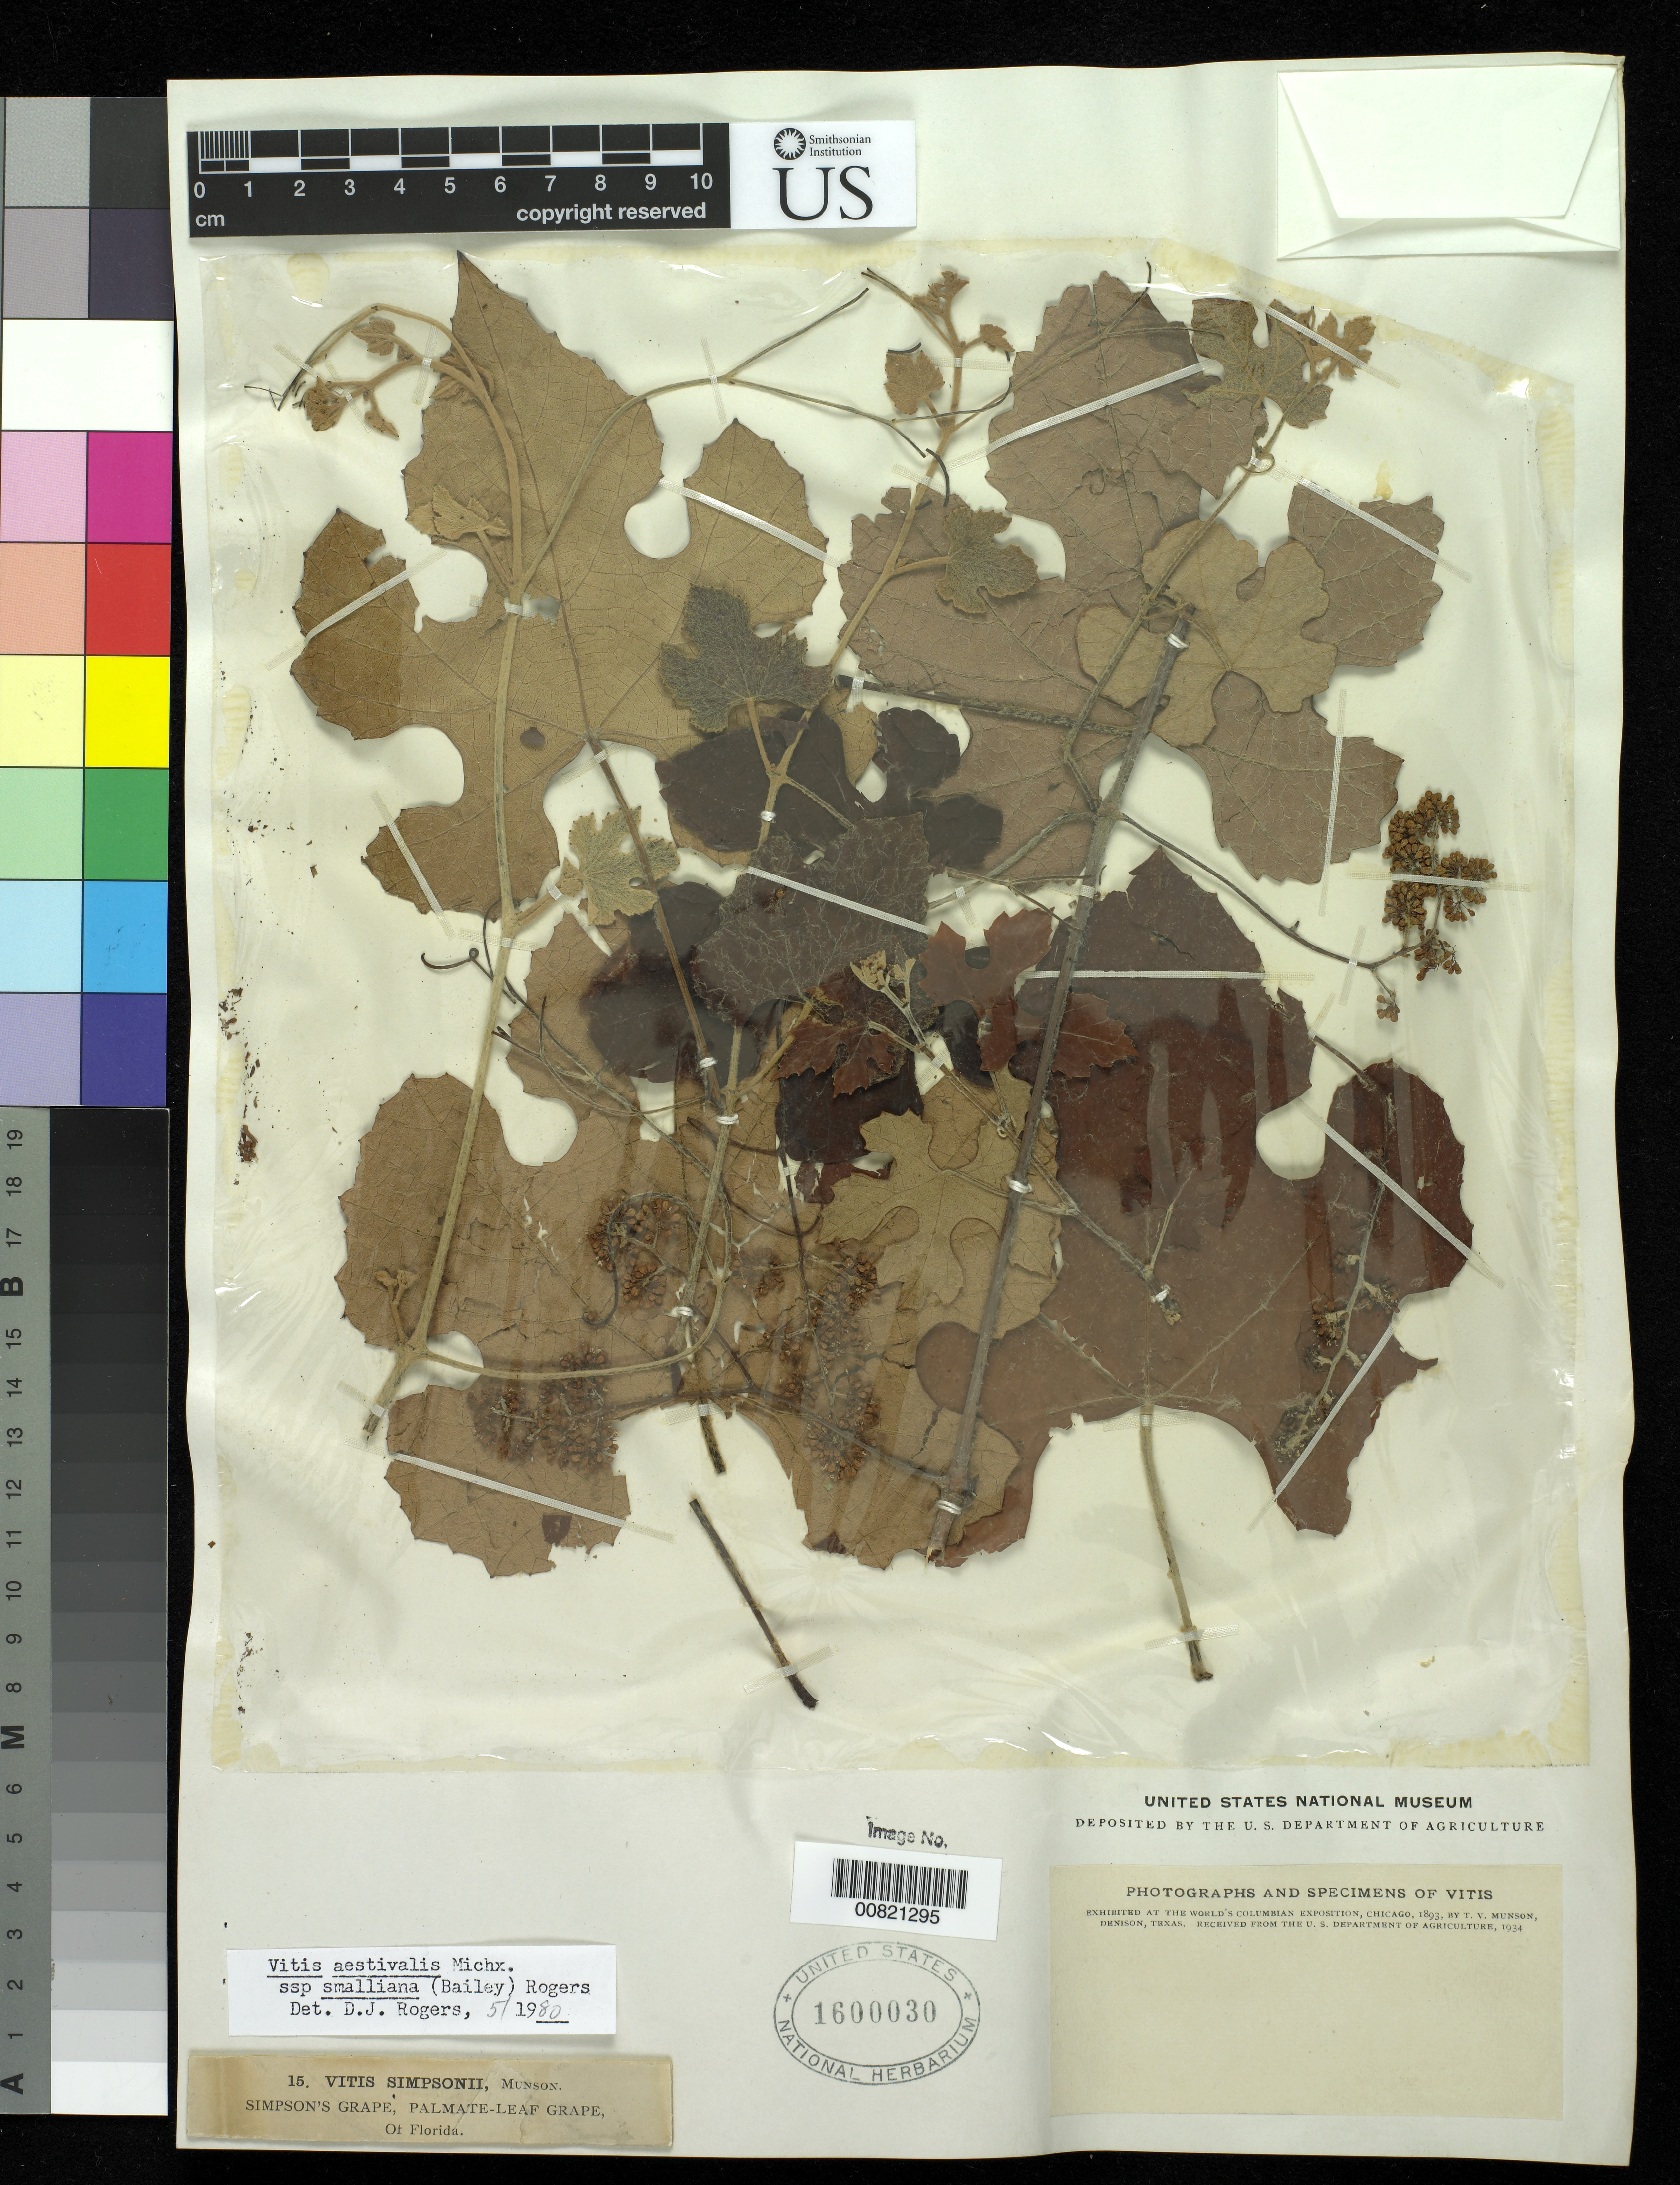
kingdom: Plantae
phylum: Tracheophyta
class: Magnoliopsida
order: Vitales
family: Vitaceae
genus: Vitis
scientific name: Vitis aestivalis subsp. smalliana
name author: (L.H. Bailey) W.M. Rogers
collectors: T. V. Munson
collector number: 15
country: United States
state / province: Florida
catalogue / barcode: US 1600030